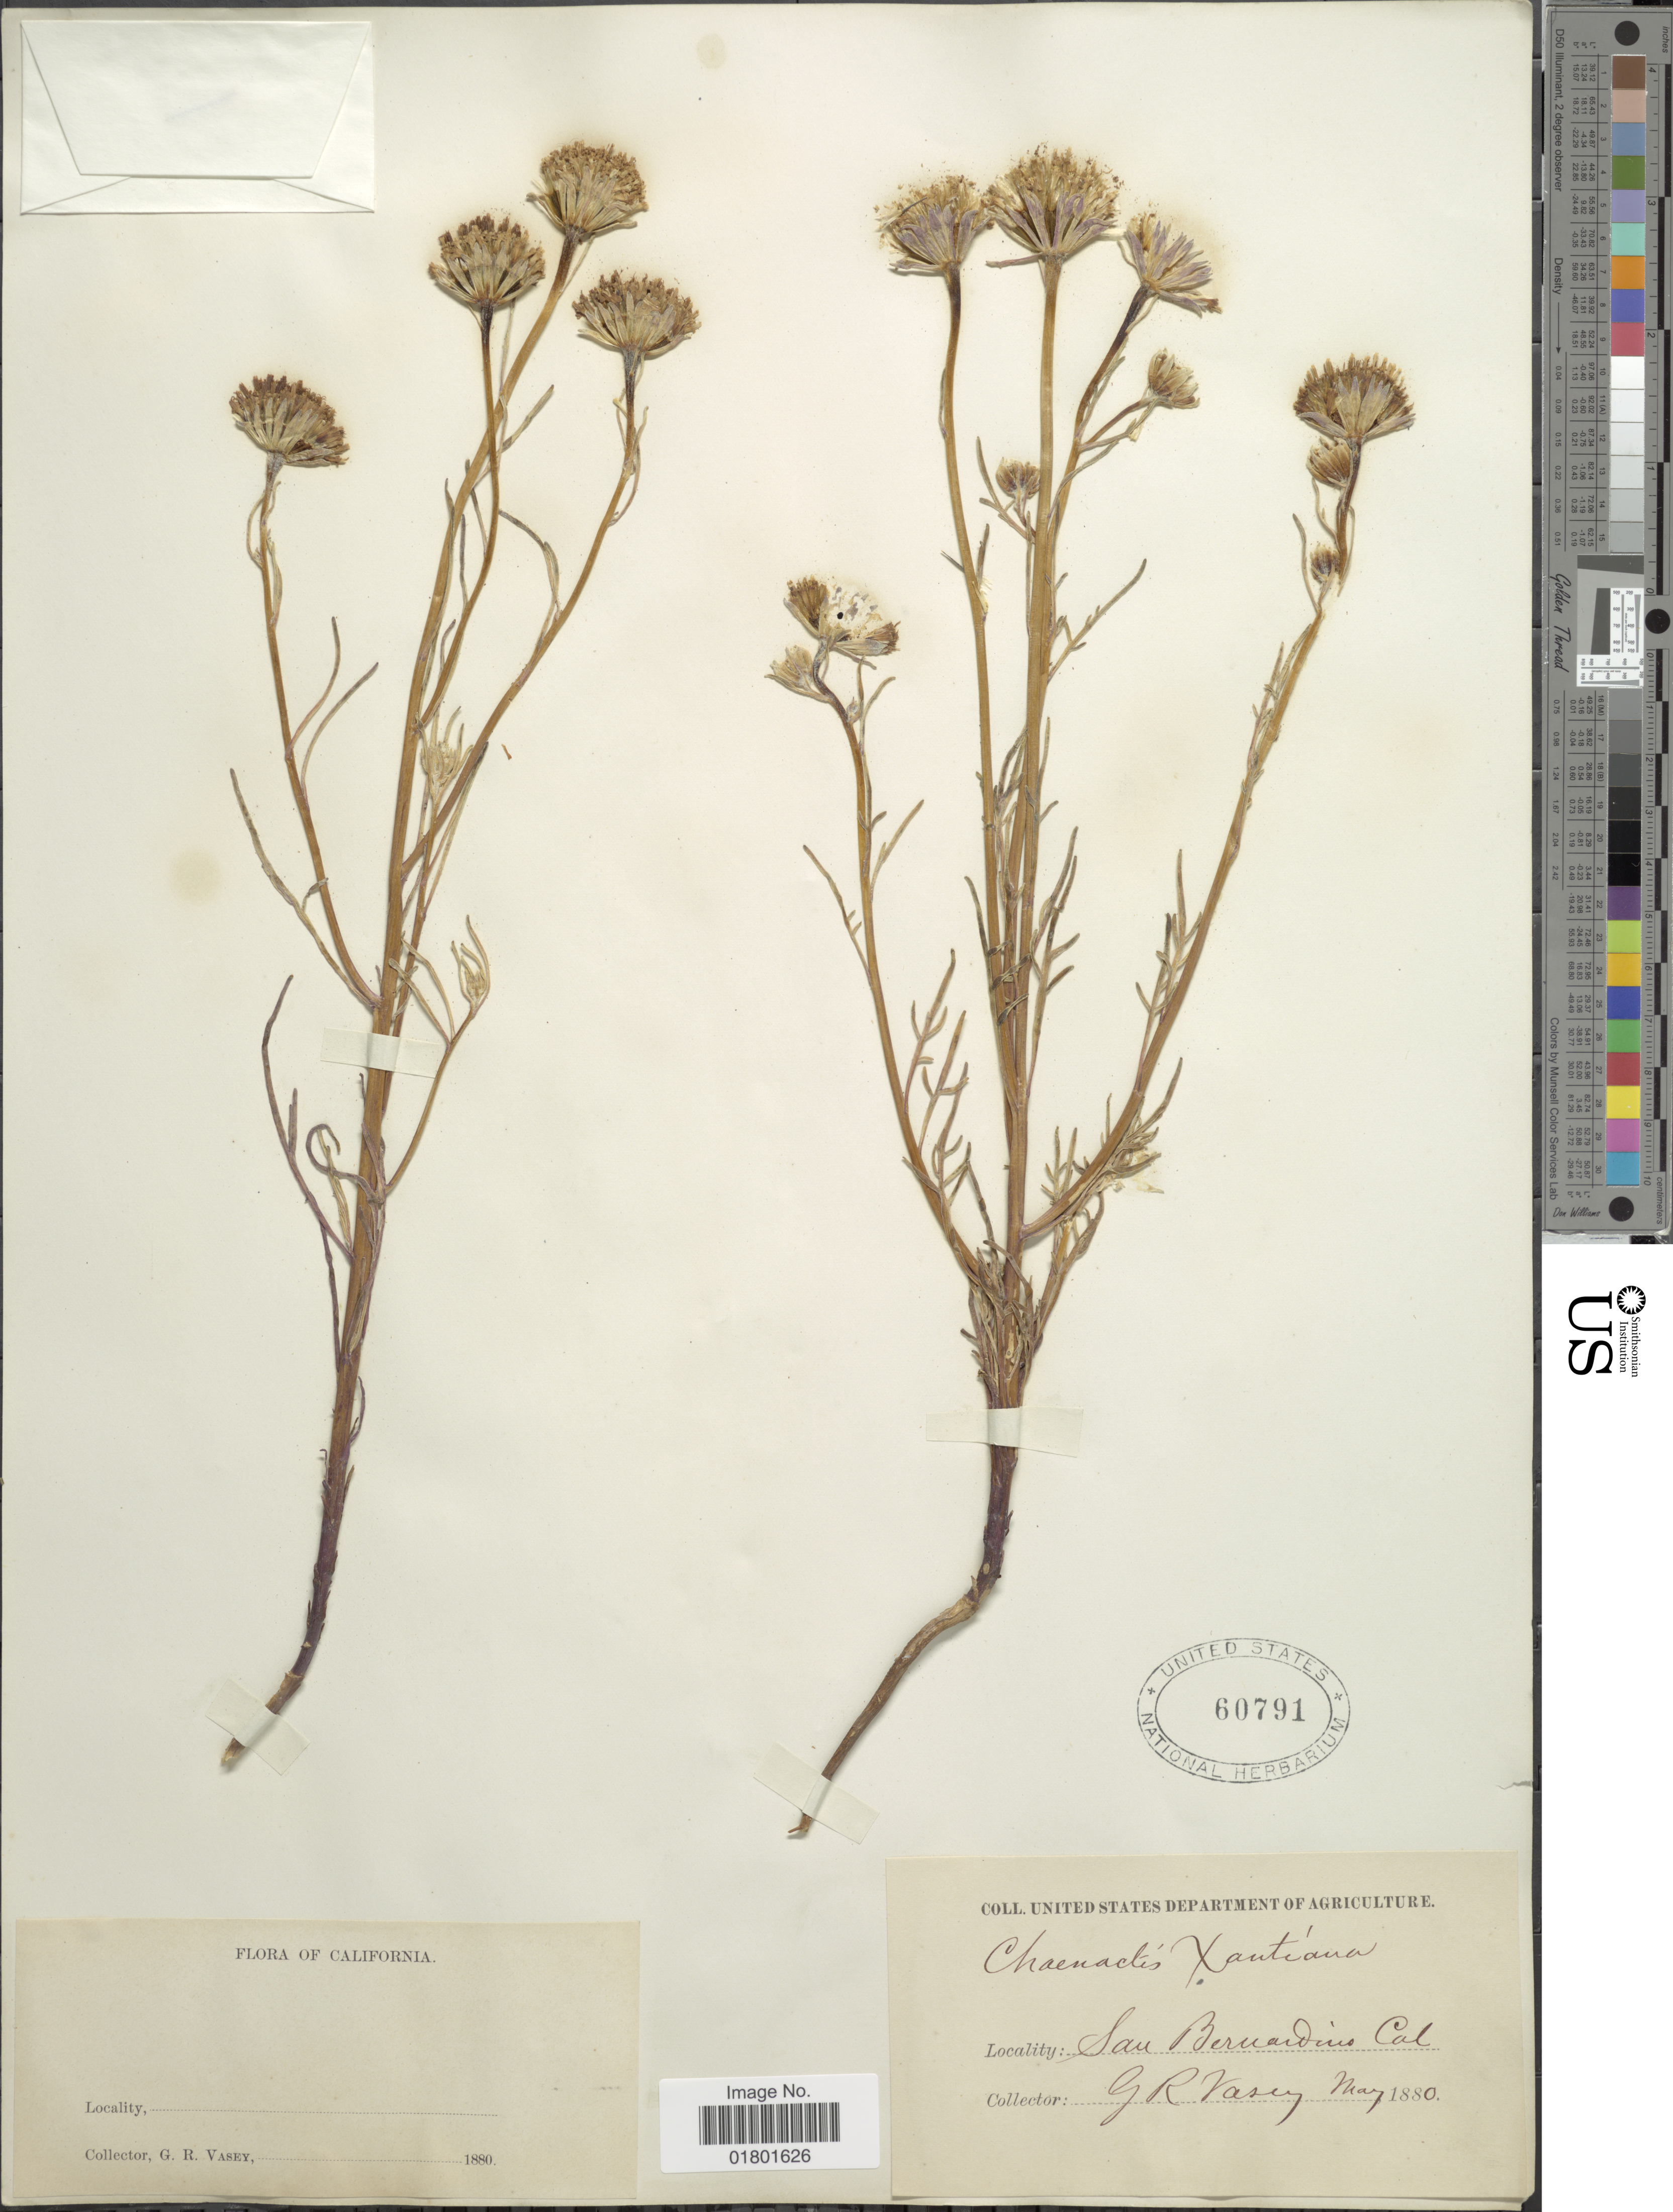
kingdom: Plantae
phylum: Tracheophyta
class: Magnoliopsida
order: Asterales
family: Asteraceae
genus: Chaenactis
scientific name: Chaenactis xantiana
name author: A. Gray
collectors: G. R. Vasey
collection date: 1880-05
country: United States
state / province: California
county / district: San Bernardino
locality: San Bernardino, Cal.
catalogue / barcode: US 60791